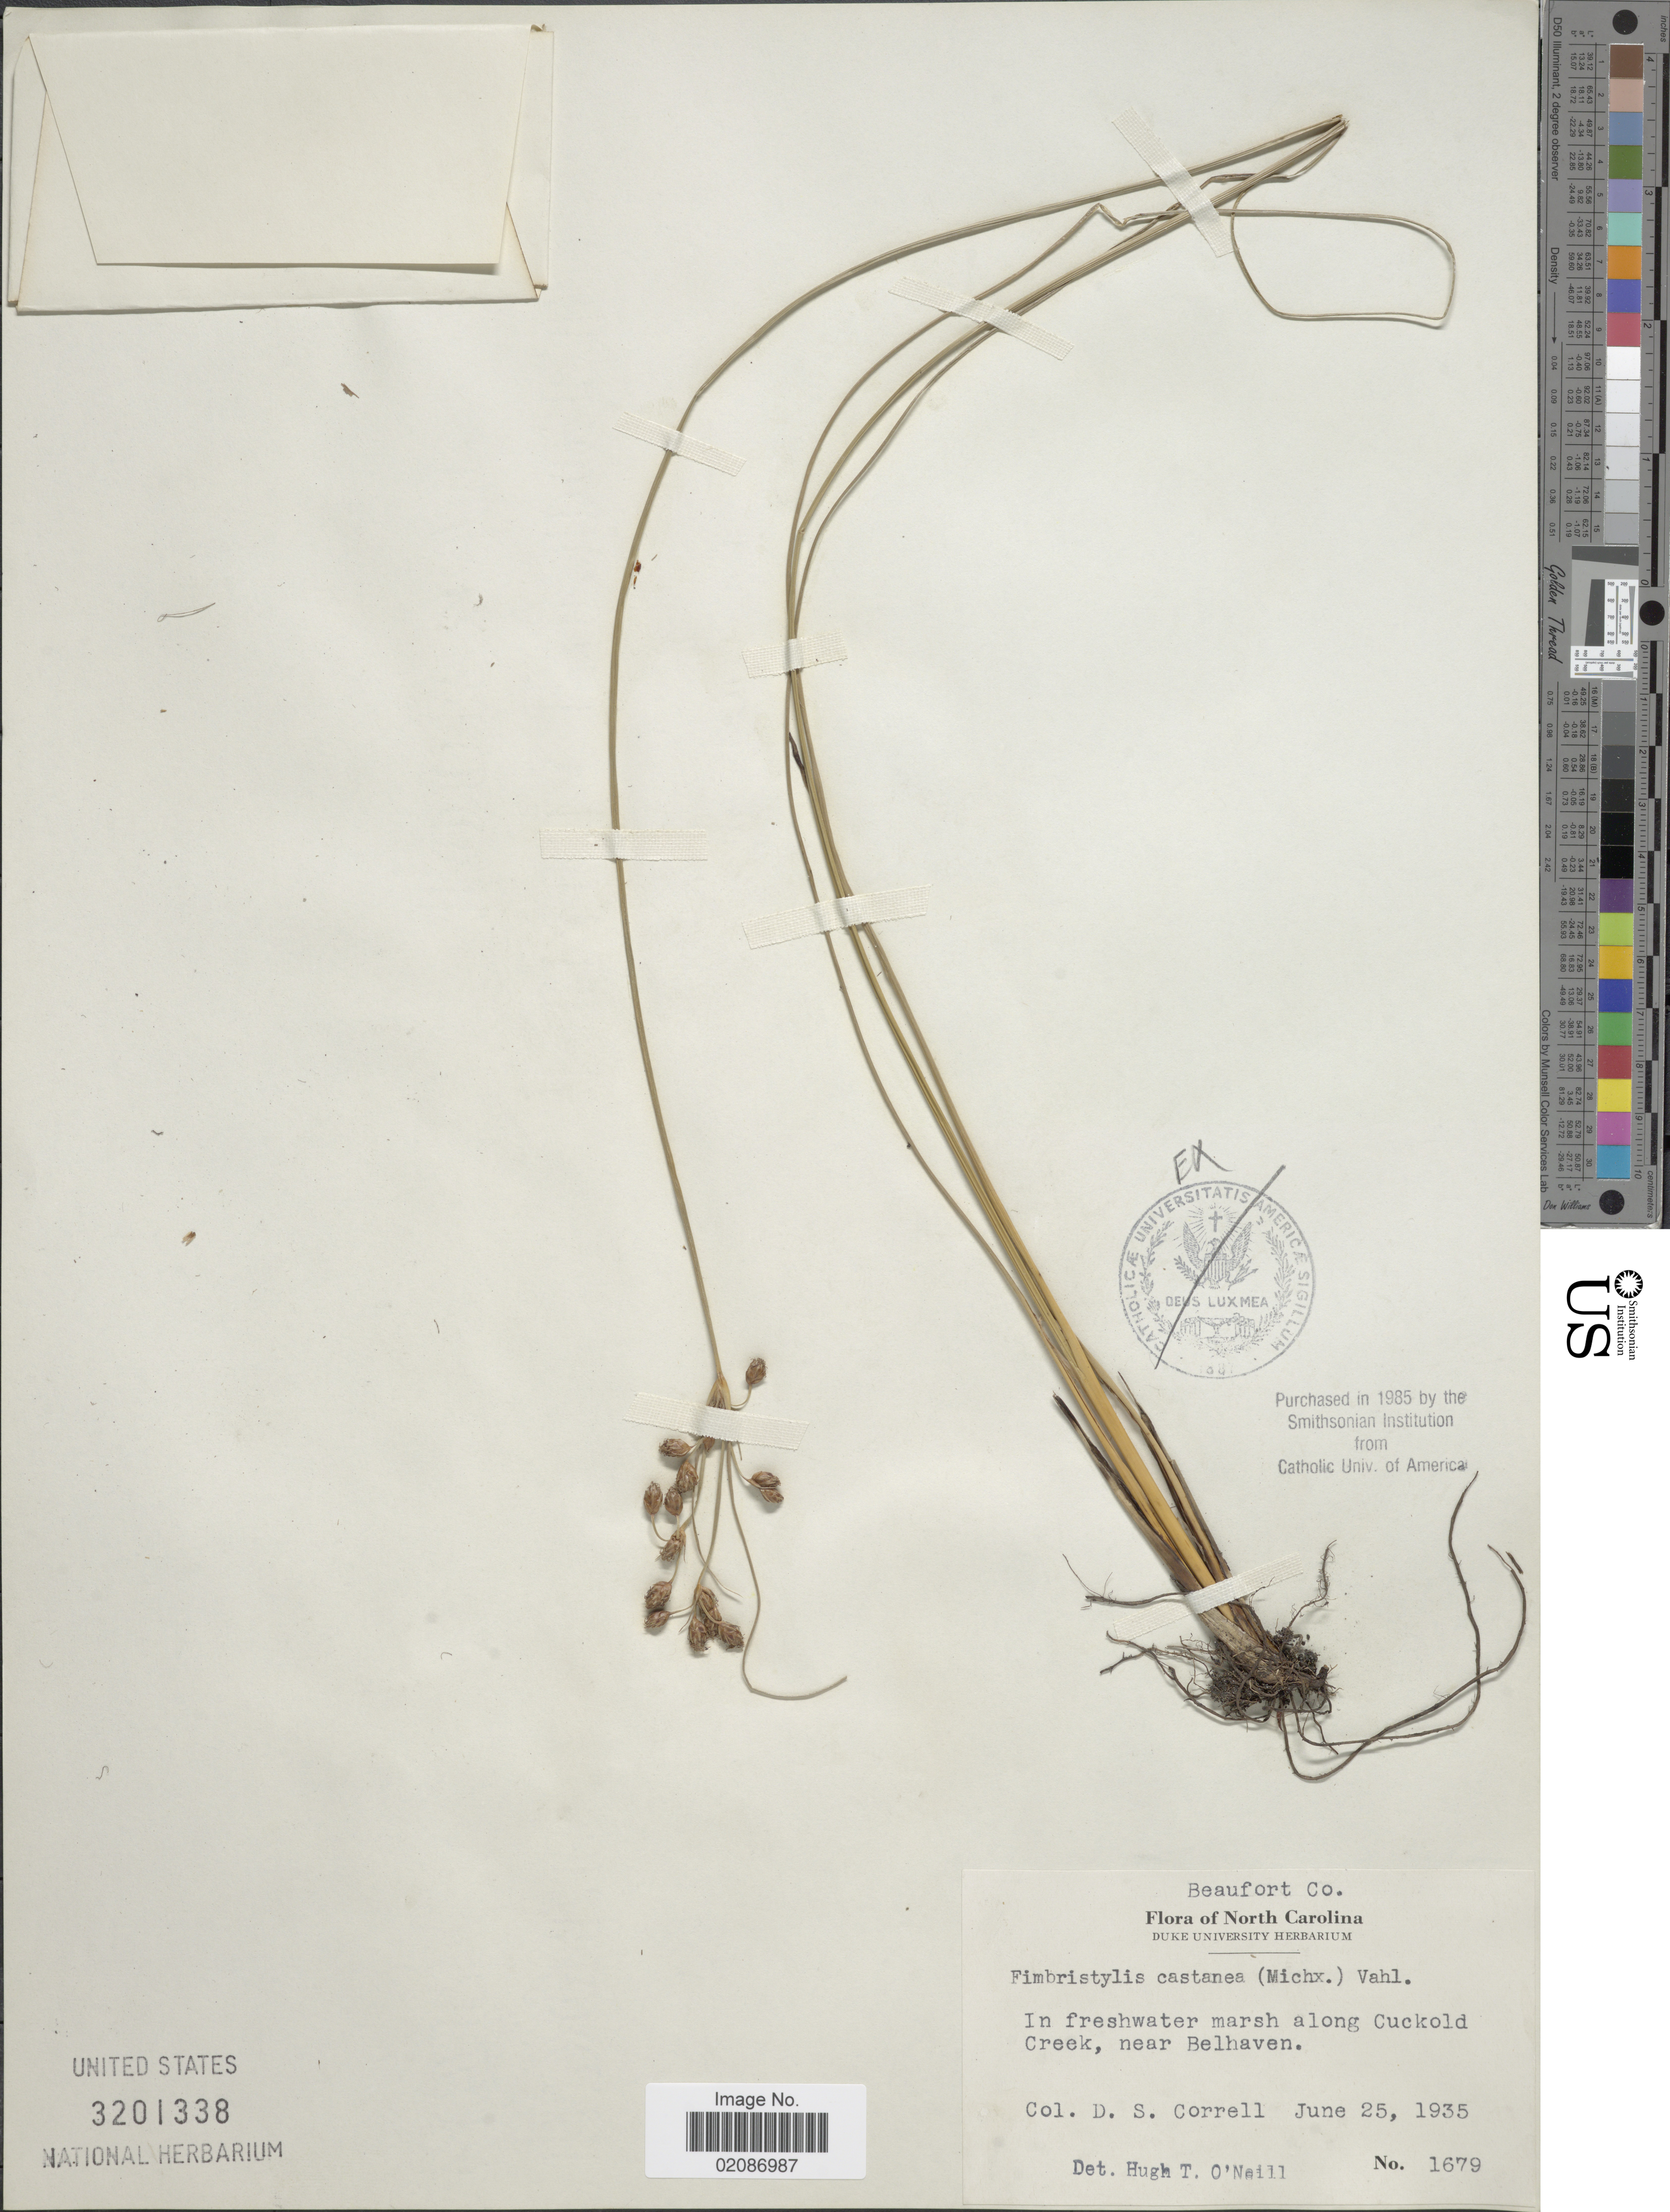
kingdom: Plantae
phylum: Tracheophyta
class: Liliopsida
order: Poales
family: Cyperaceae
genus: Fimbristylis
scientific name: Fimbristylis castanea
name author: (Michx.) Vahl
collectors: D. S. Correll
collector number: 1679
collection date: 1935-06-25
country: United States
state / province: North Carolina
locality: Beaufort Co., along Cuckold Creek, near Belhaven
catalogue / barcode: US 3201338